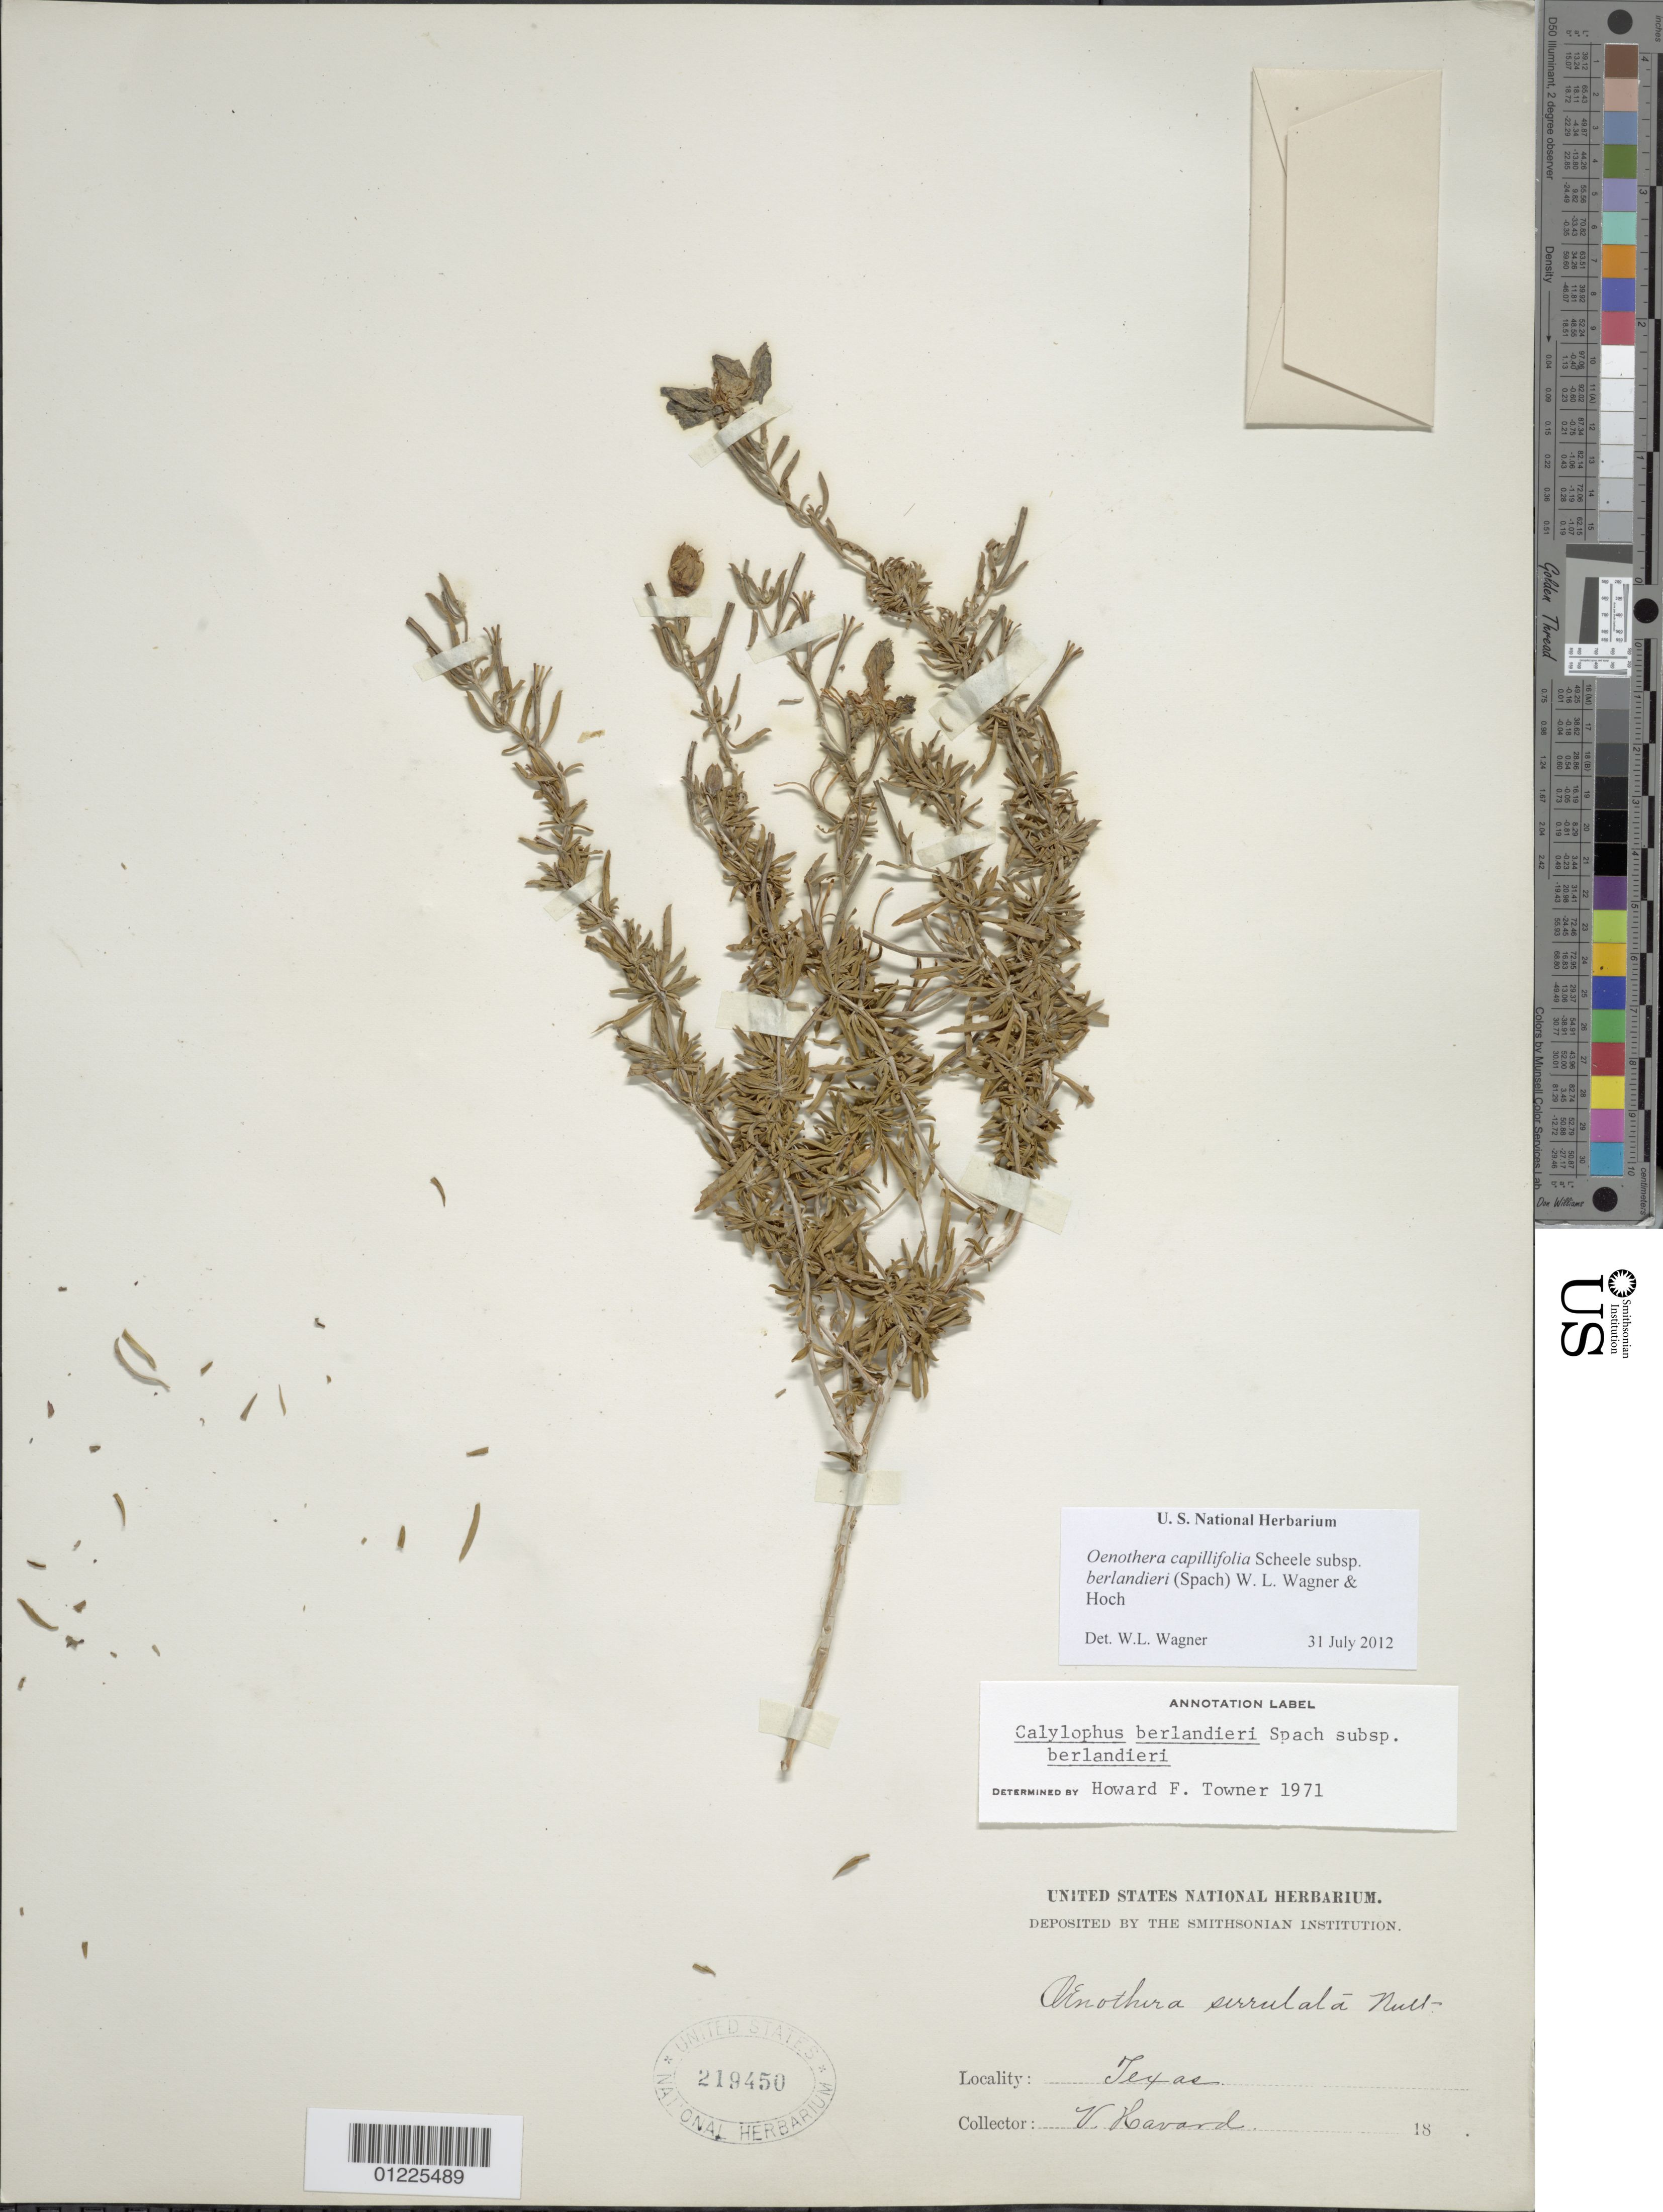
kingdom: Plantae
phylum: Tracheophyta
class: Magnoliopsida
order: Myrtales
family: Onagraceae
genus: Oenothera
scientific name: Oenothera capillifolia subsp. berlandieri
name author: (Spach) W.L. Wagner & Hoch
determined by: Wagner, W. L., (BOT), Smithsonian Institution - National Museum of Natural History (UNITED STATES)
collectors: V. Havard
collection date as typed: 18--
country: United States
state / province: Texas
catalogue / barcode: US 219450